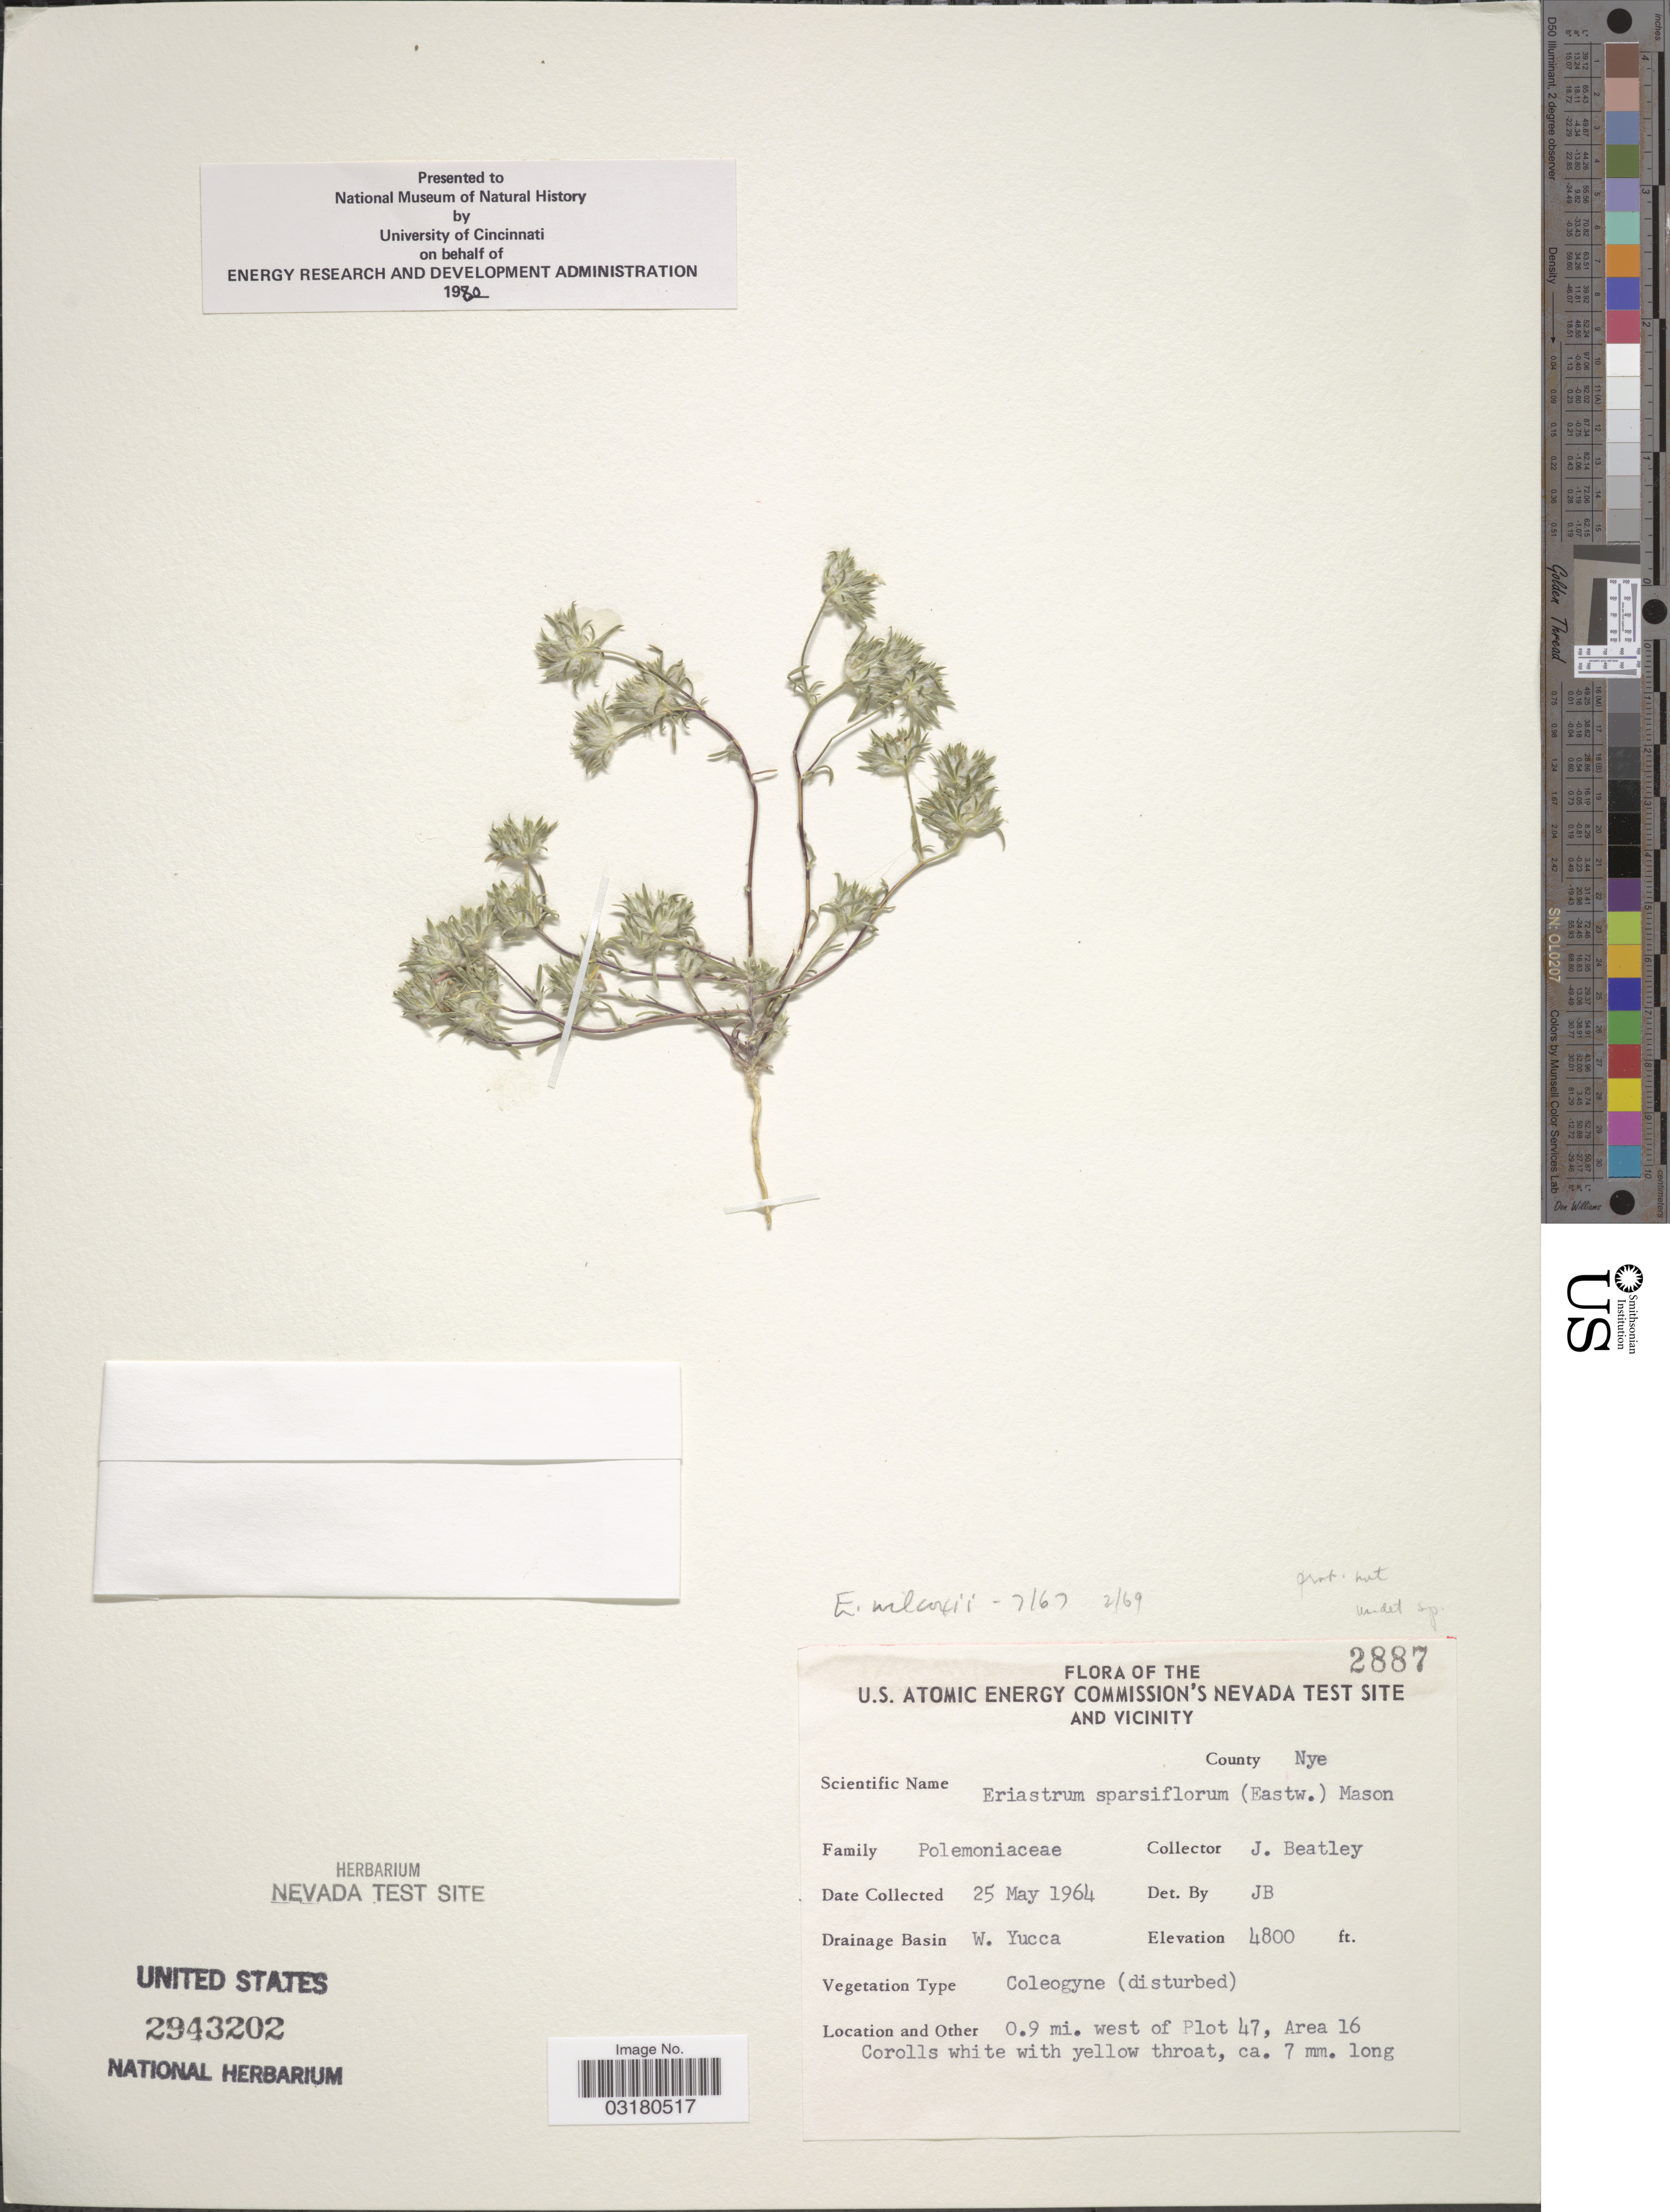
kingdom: Plantae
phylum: Tracheophyta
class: Magnoliopsida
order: Ericales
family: Polemoniaceae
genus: Eriastrum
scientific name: Eriastrum wilcoxii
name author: (A. Nelson) H. Mason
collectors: J. C. Beatley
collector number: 2887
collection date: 1964-05-25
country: United States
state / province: Nevada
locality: U.S. Atomic Energy Commission's Nevada Test Site and Vicinity. County Nye. Drainage Basin W. Yucca. 0.9 mi. west of Plot 47, Area 16.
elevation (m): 1463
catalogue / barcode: US 2943202